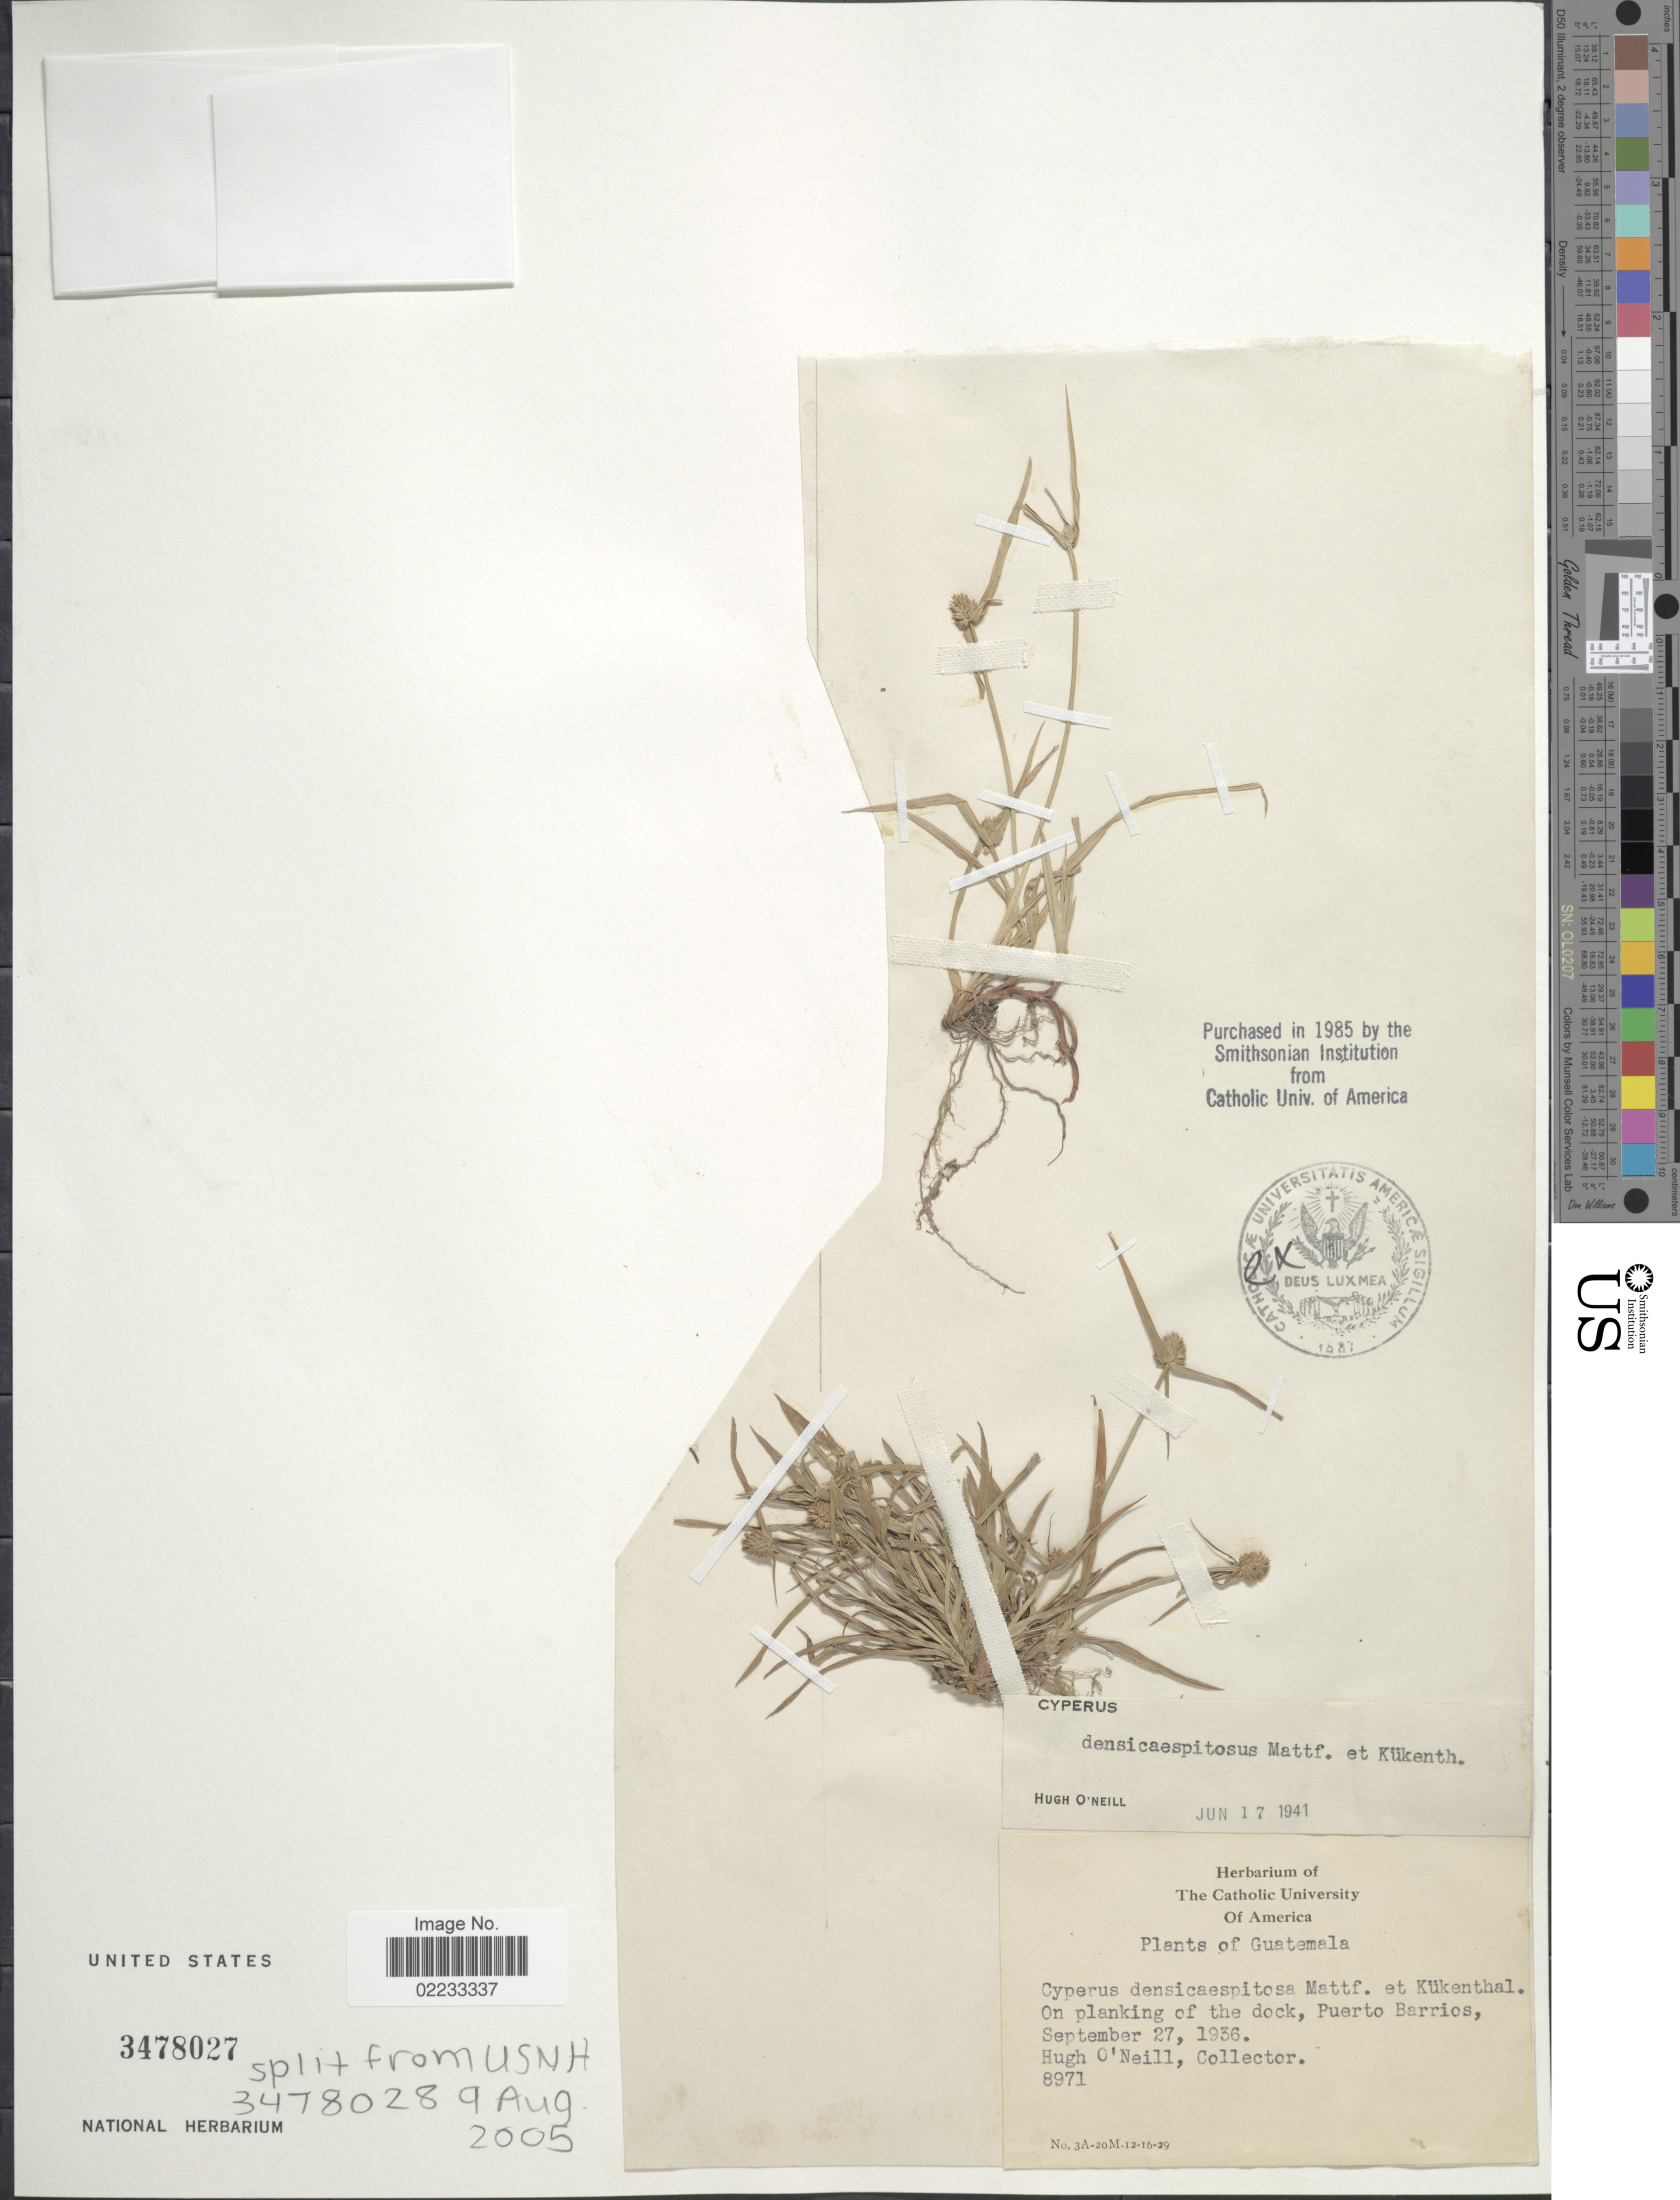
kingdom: Plantae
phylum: Tracheophyta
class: Liliopsida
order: Poales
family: Cyperaceae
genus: Cyperus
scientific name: Cyperus hortensis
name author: (Salzm. ex Steud.) Dorr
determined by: Strong, Mark T., (BOT), Smithsonian Institution - National Museum of Natural History (UNITED STATES)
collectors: H. O'Neill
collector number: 8971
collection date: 1936-09-27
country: Guatemala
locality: On planking of the dock, Puerto Barrios.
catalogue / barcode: US 3478027